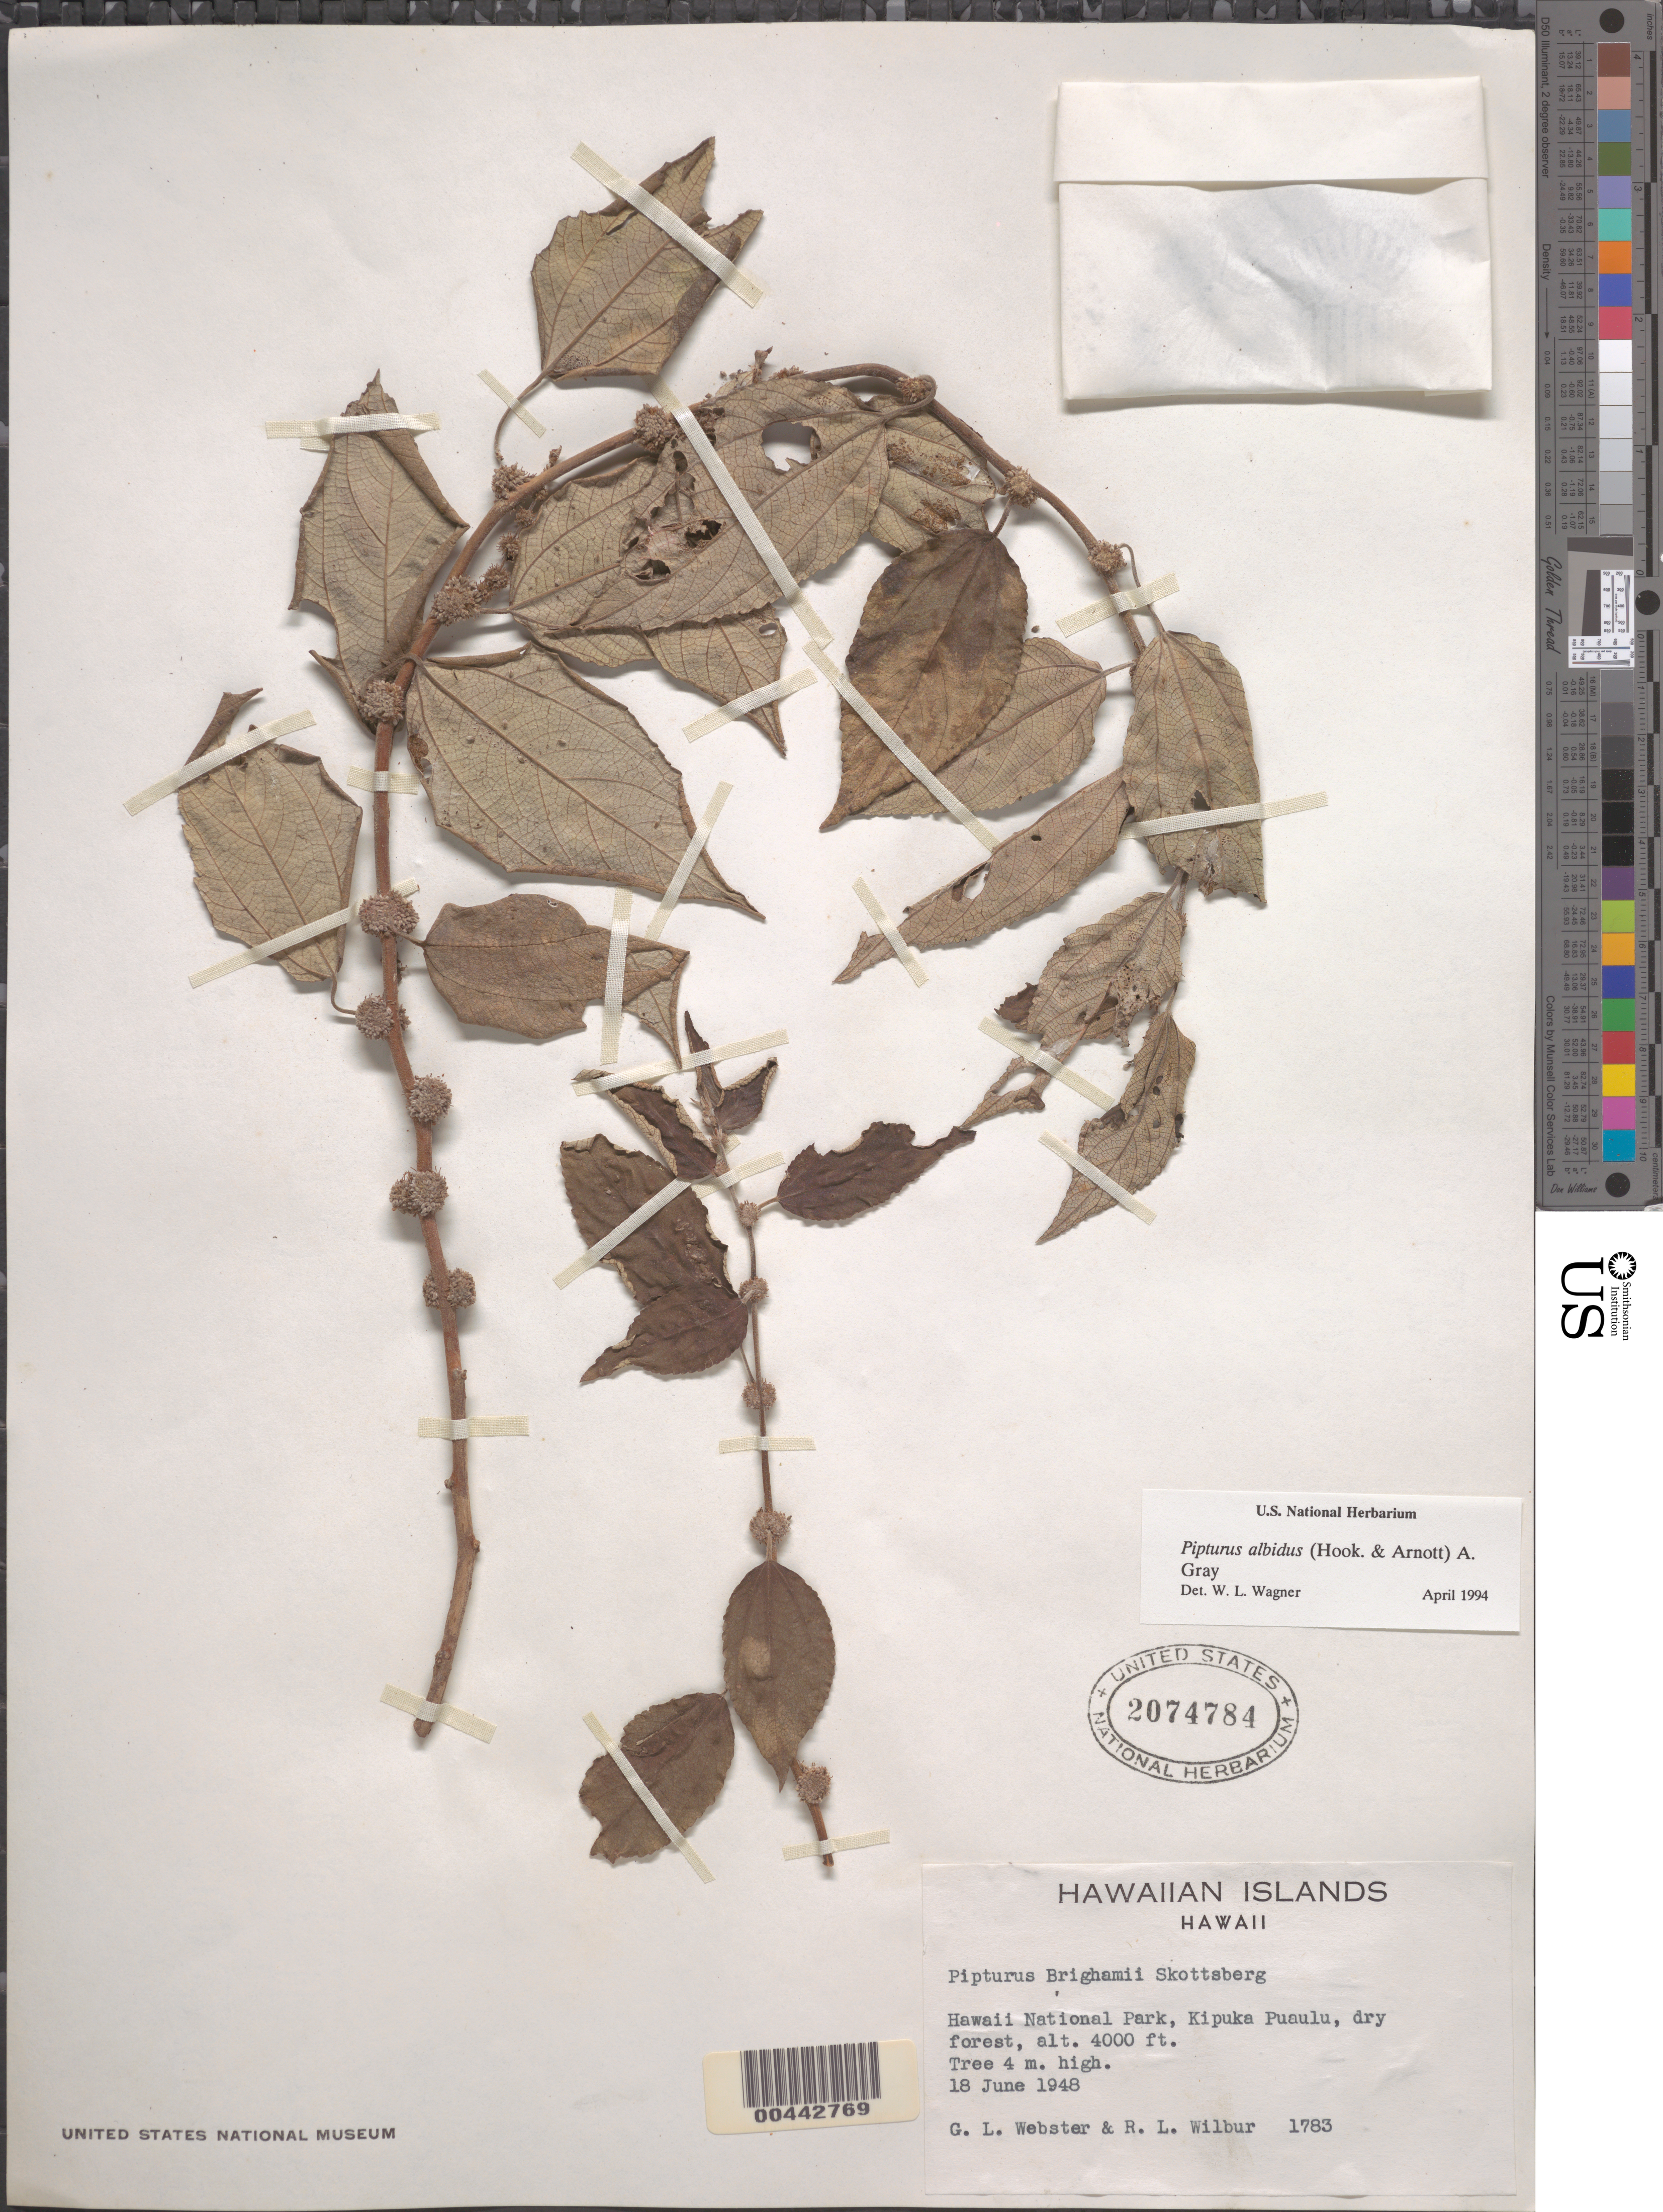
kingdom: Plantae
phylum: Tracheophyta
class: Magnoliopsida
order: Rosales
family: Urticaceae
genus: Pipturus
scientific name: Pipturus albidus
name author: (Hook. & Arn.) A. Gray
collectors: G. L. Webster & R. L. Wilbur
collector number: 1783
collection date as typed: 18 Jun 1948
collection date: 1948-06-18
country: United States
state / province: Hawaii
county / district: Hawaii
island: Hawaii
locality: Hawaii National Park, Kipuka Puaulu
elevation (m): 1219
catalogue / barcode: US 2074784